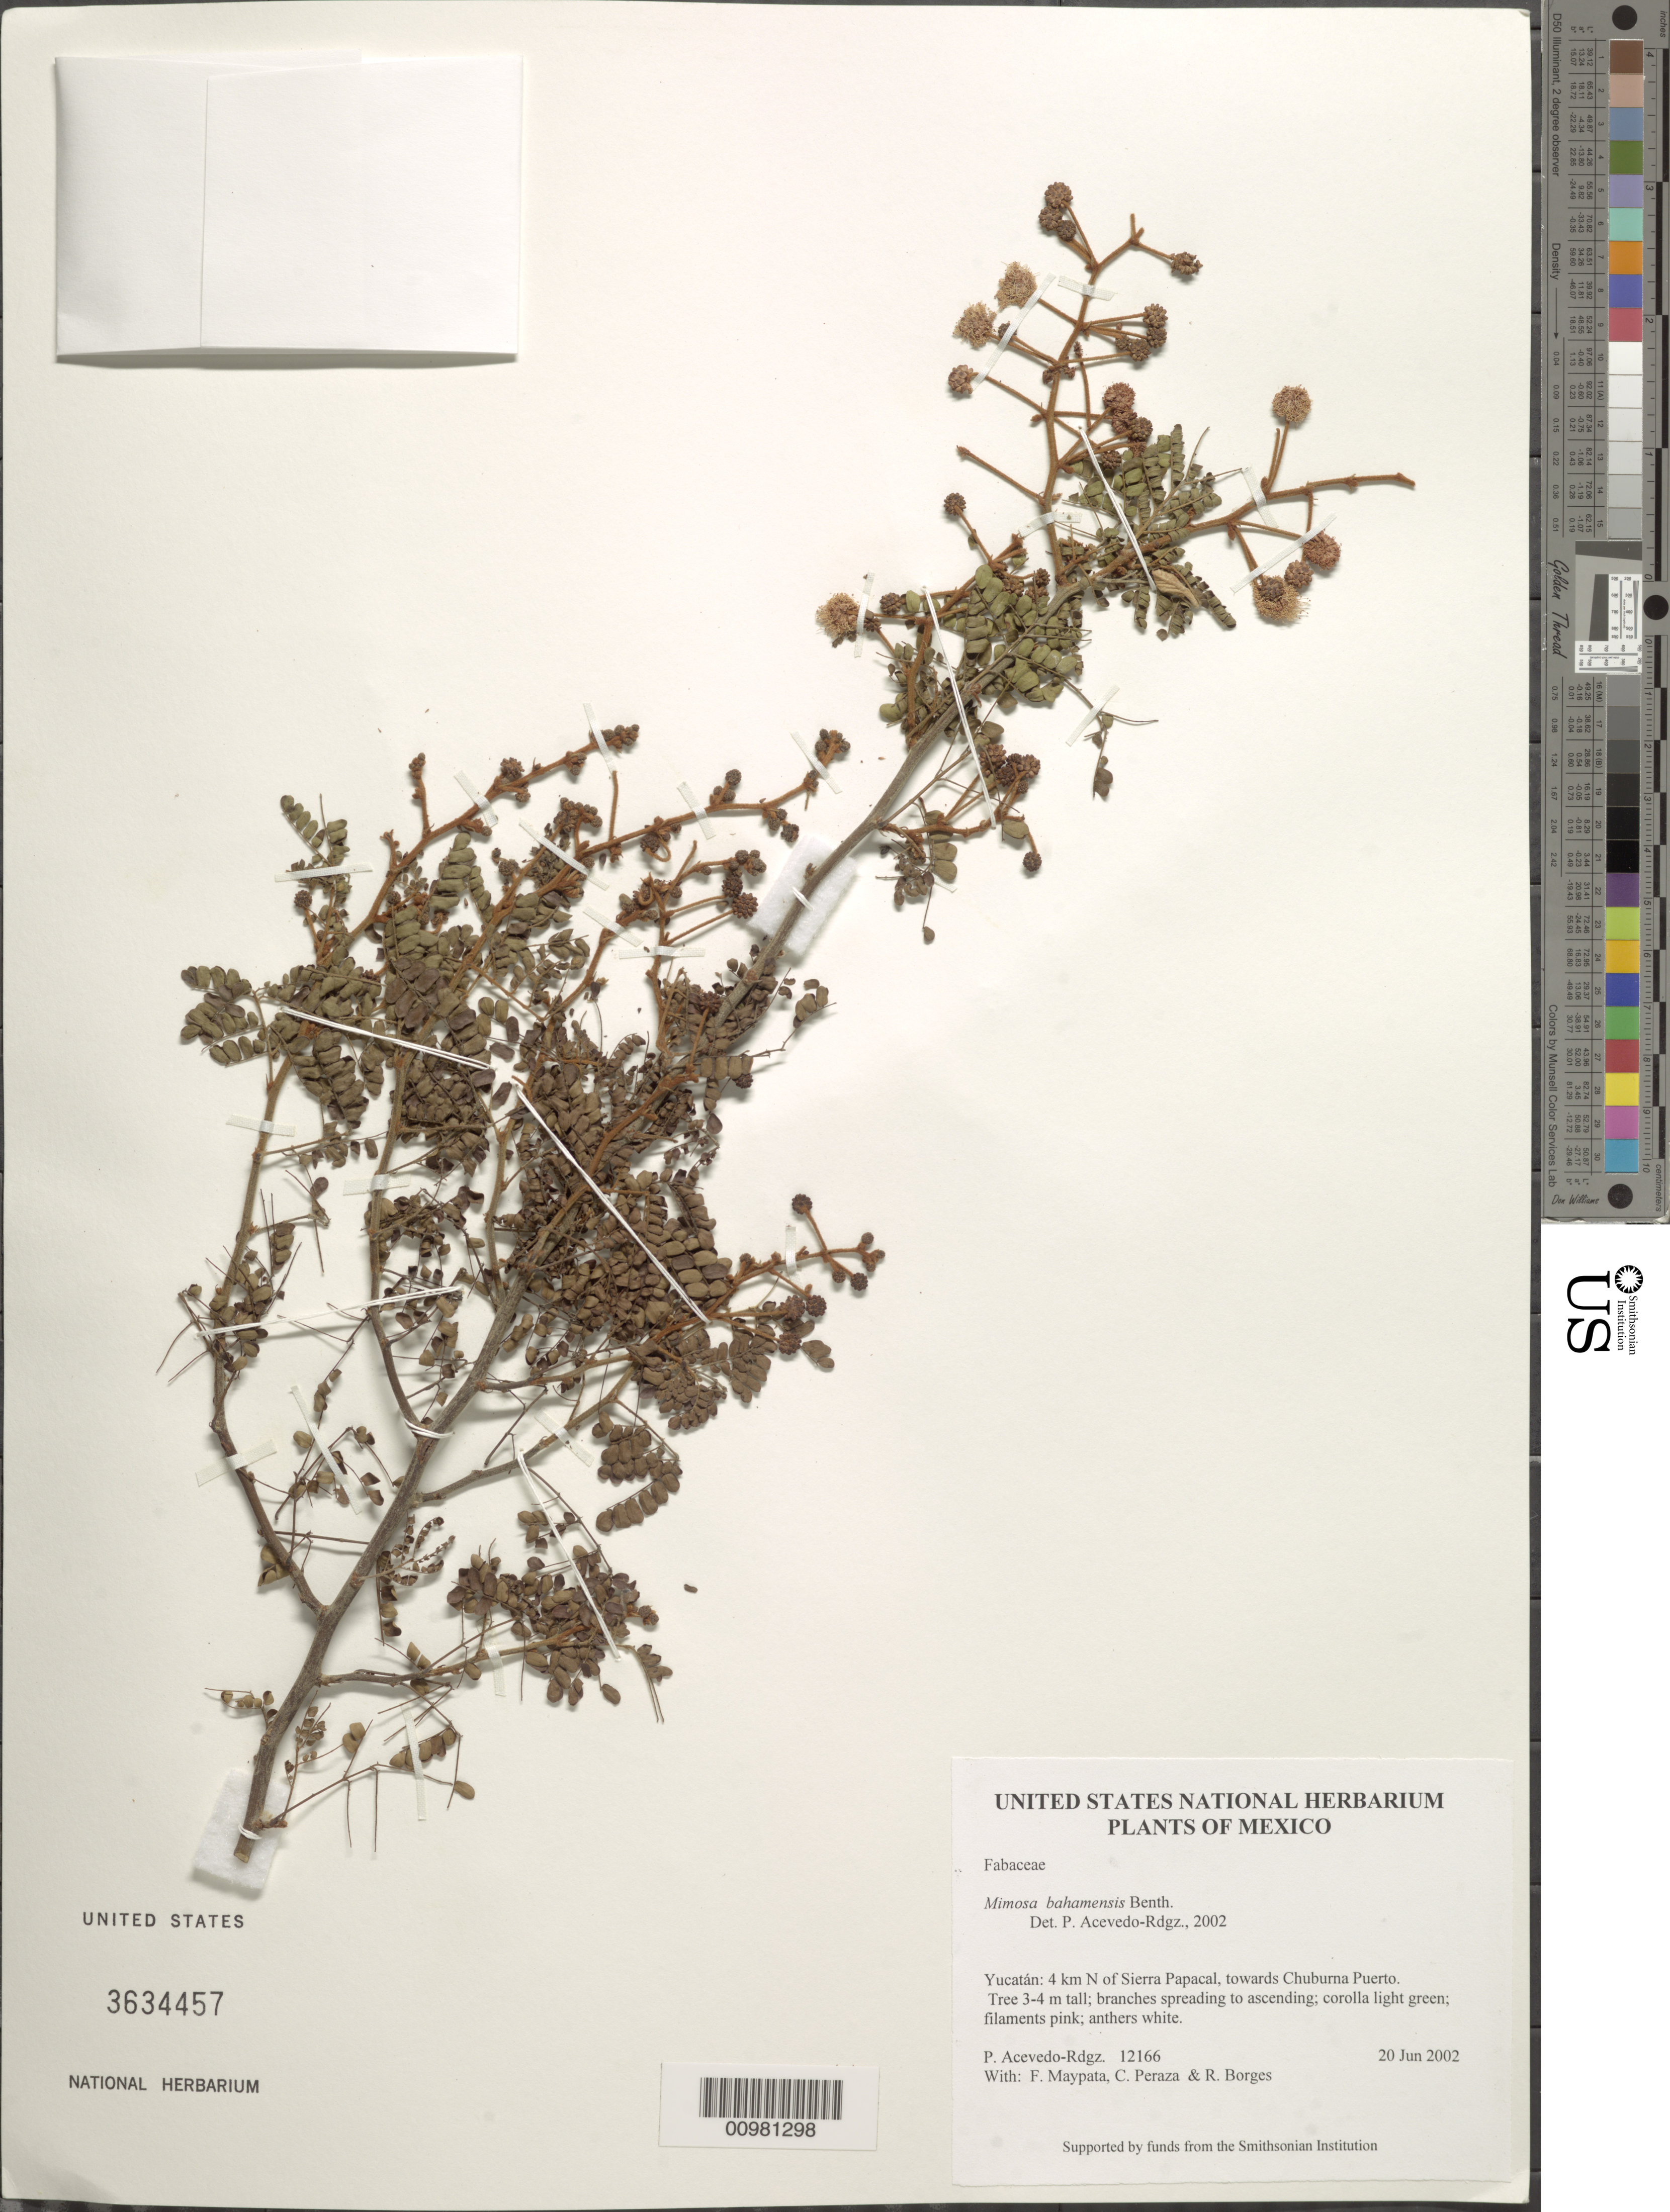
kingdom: Plantae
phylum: Tracheophyta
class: Magnoliopsida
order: Fabales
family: Fabaceae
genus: Mimosa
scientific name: Mimosa bahamensis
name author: Benth.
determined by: Acevedo-Rodríguez, P., (BOT), Smithsonian Institution - National Museum of Natural History (UNITED STATES)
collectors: P. Acevedo-Rodr., F. Maypata, C. Peraza & R. Borges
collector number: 12166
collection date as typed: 20 Jun 2002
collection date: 2002-06-20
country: Mexico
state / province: Yucatán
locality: Yucatán: 4 km N of Sierra Papacal, towards Chuburna Puerto.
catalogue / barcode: US 3634457